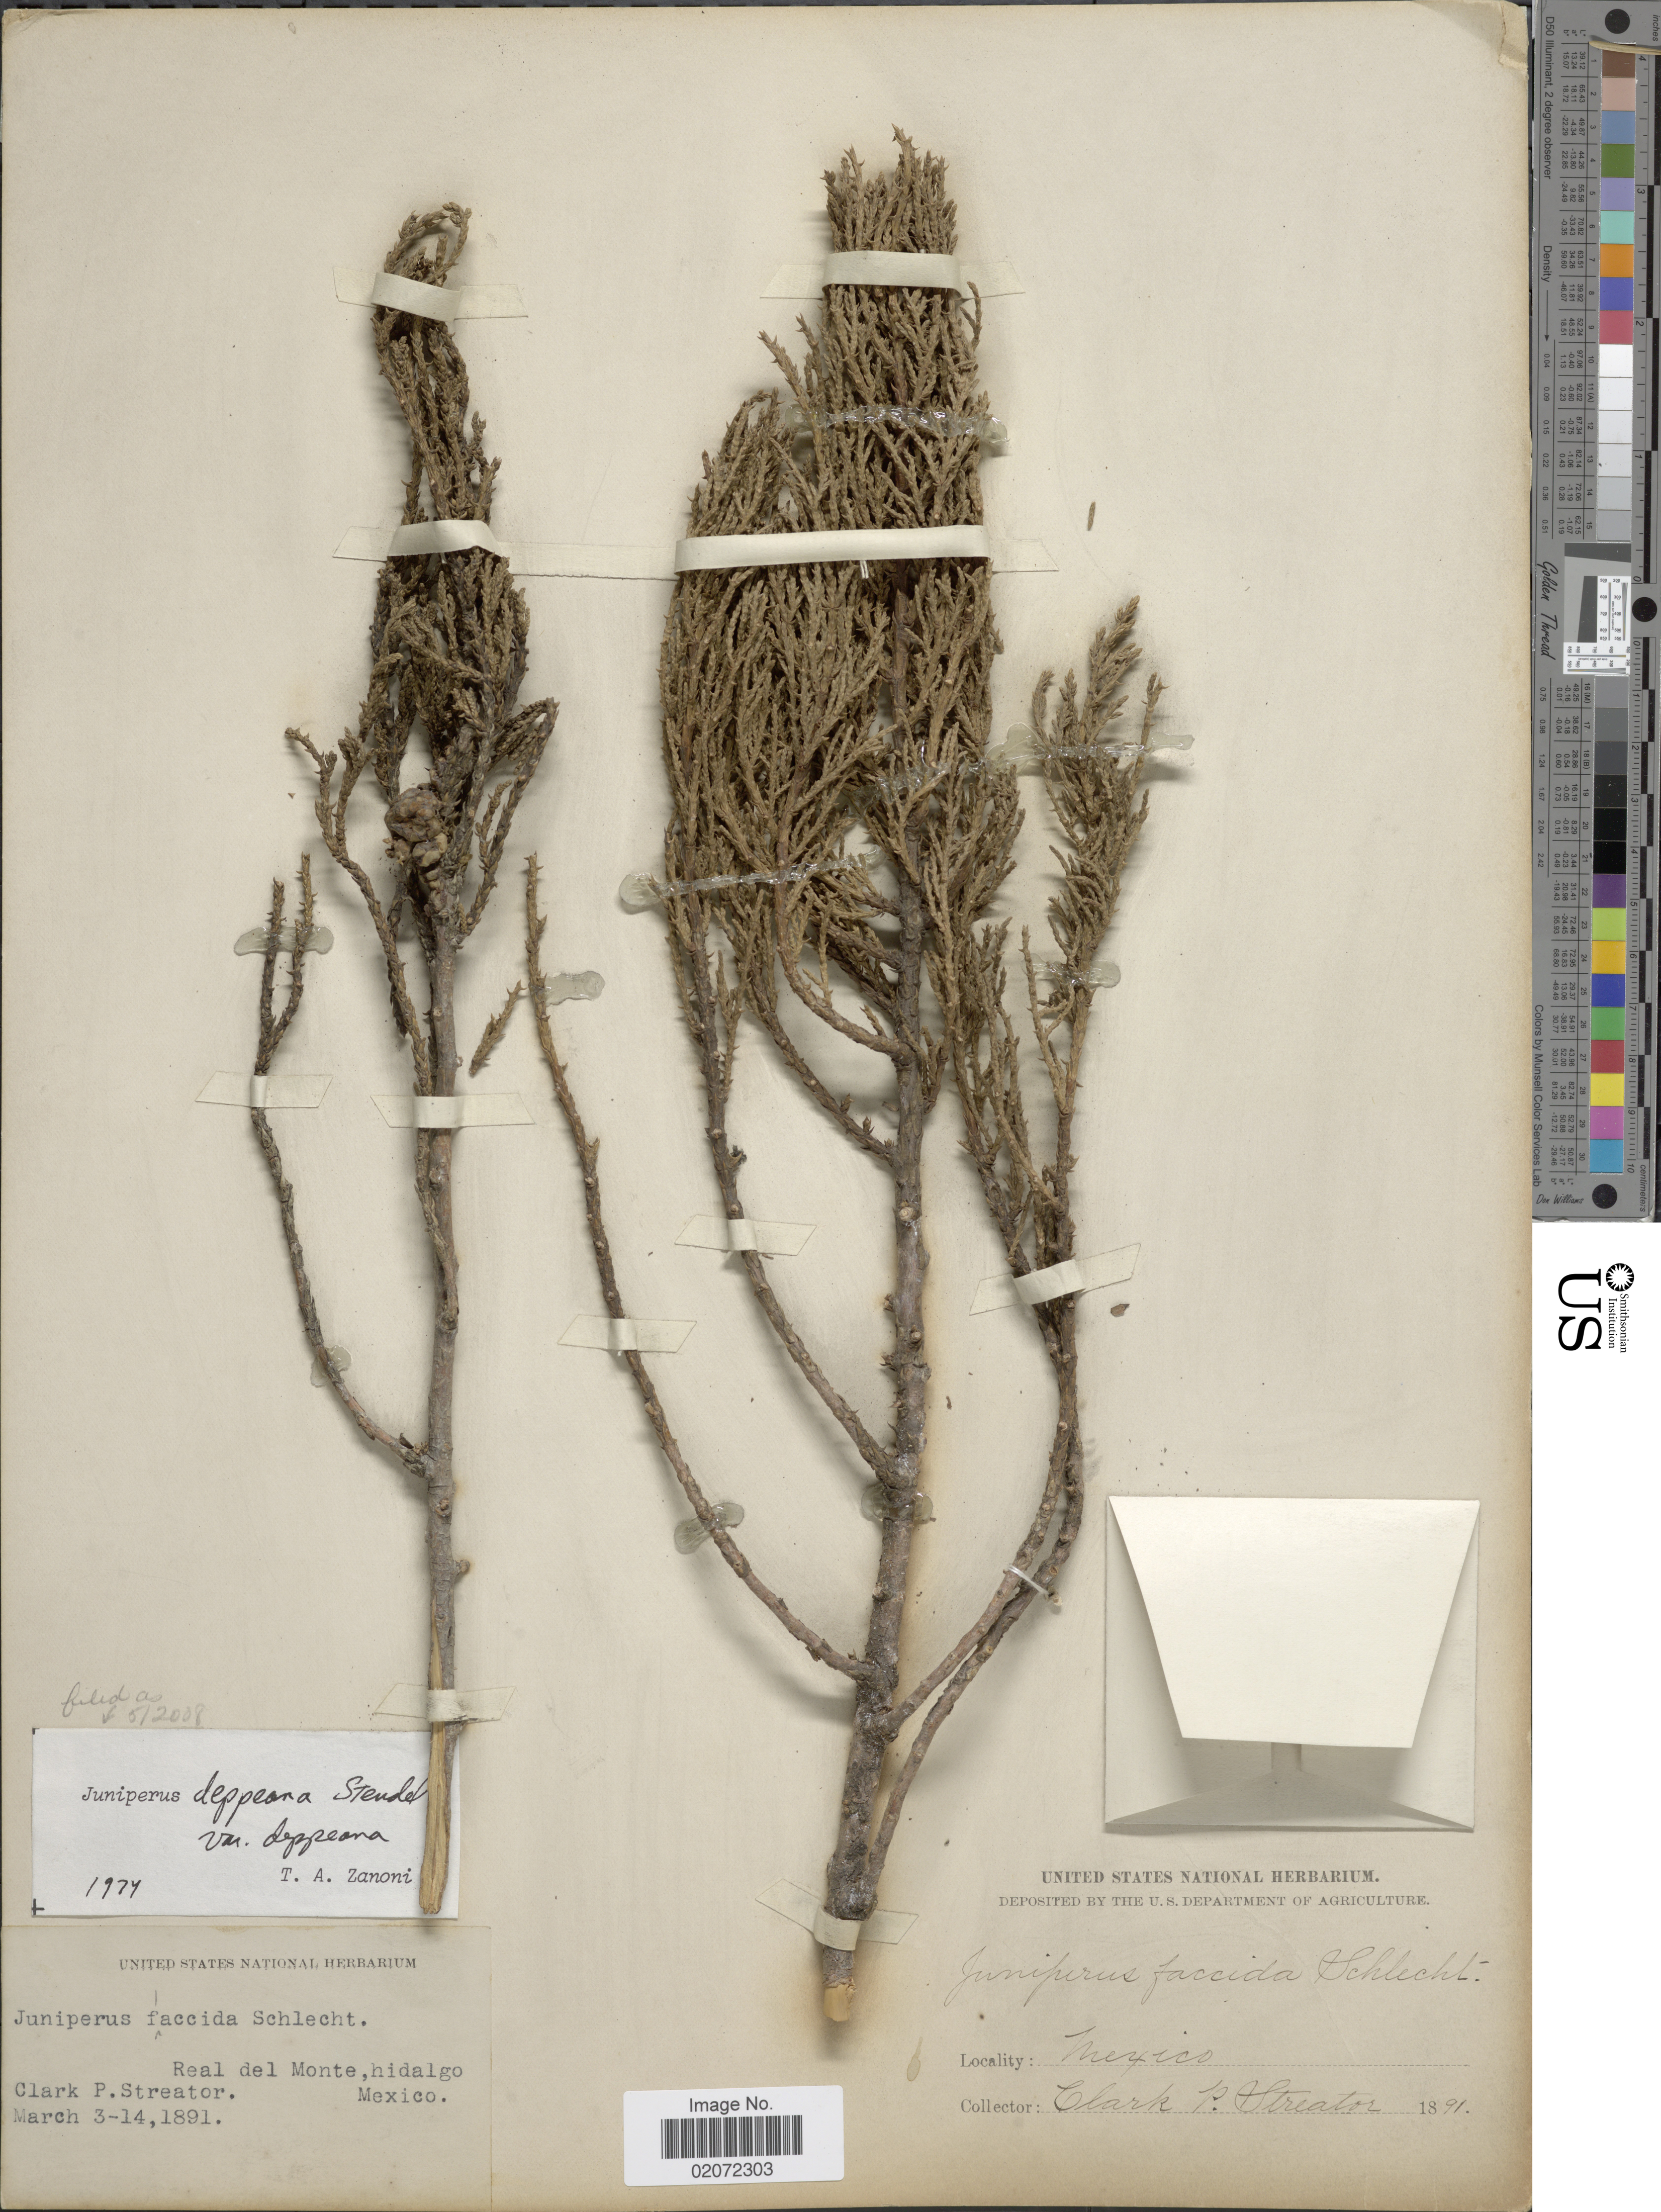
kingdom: Plantae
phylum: Tracheophyta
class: Pinopsida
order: Pinales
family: Cupressaceae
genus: Juniperus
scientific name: Juniperus deppeana var. deppeana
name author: Steud.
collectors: Streator, C. P.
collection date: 1891-03-03/1891-03-14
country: Mexico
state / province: Hidalgo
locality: Real del Monte